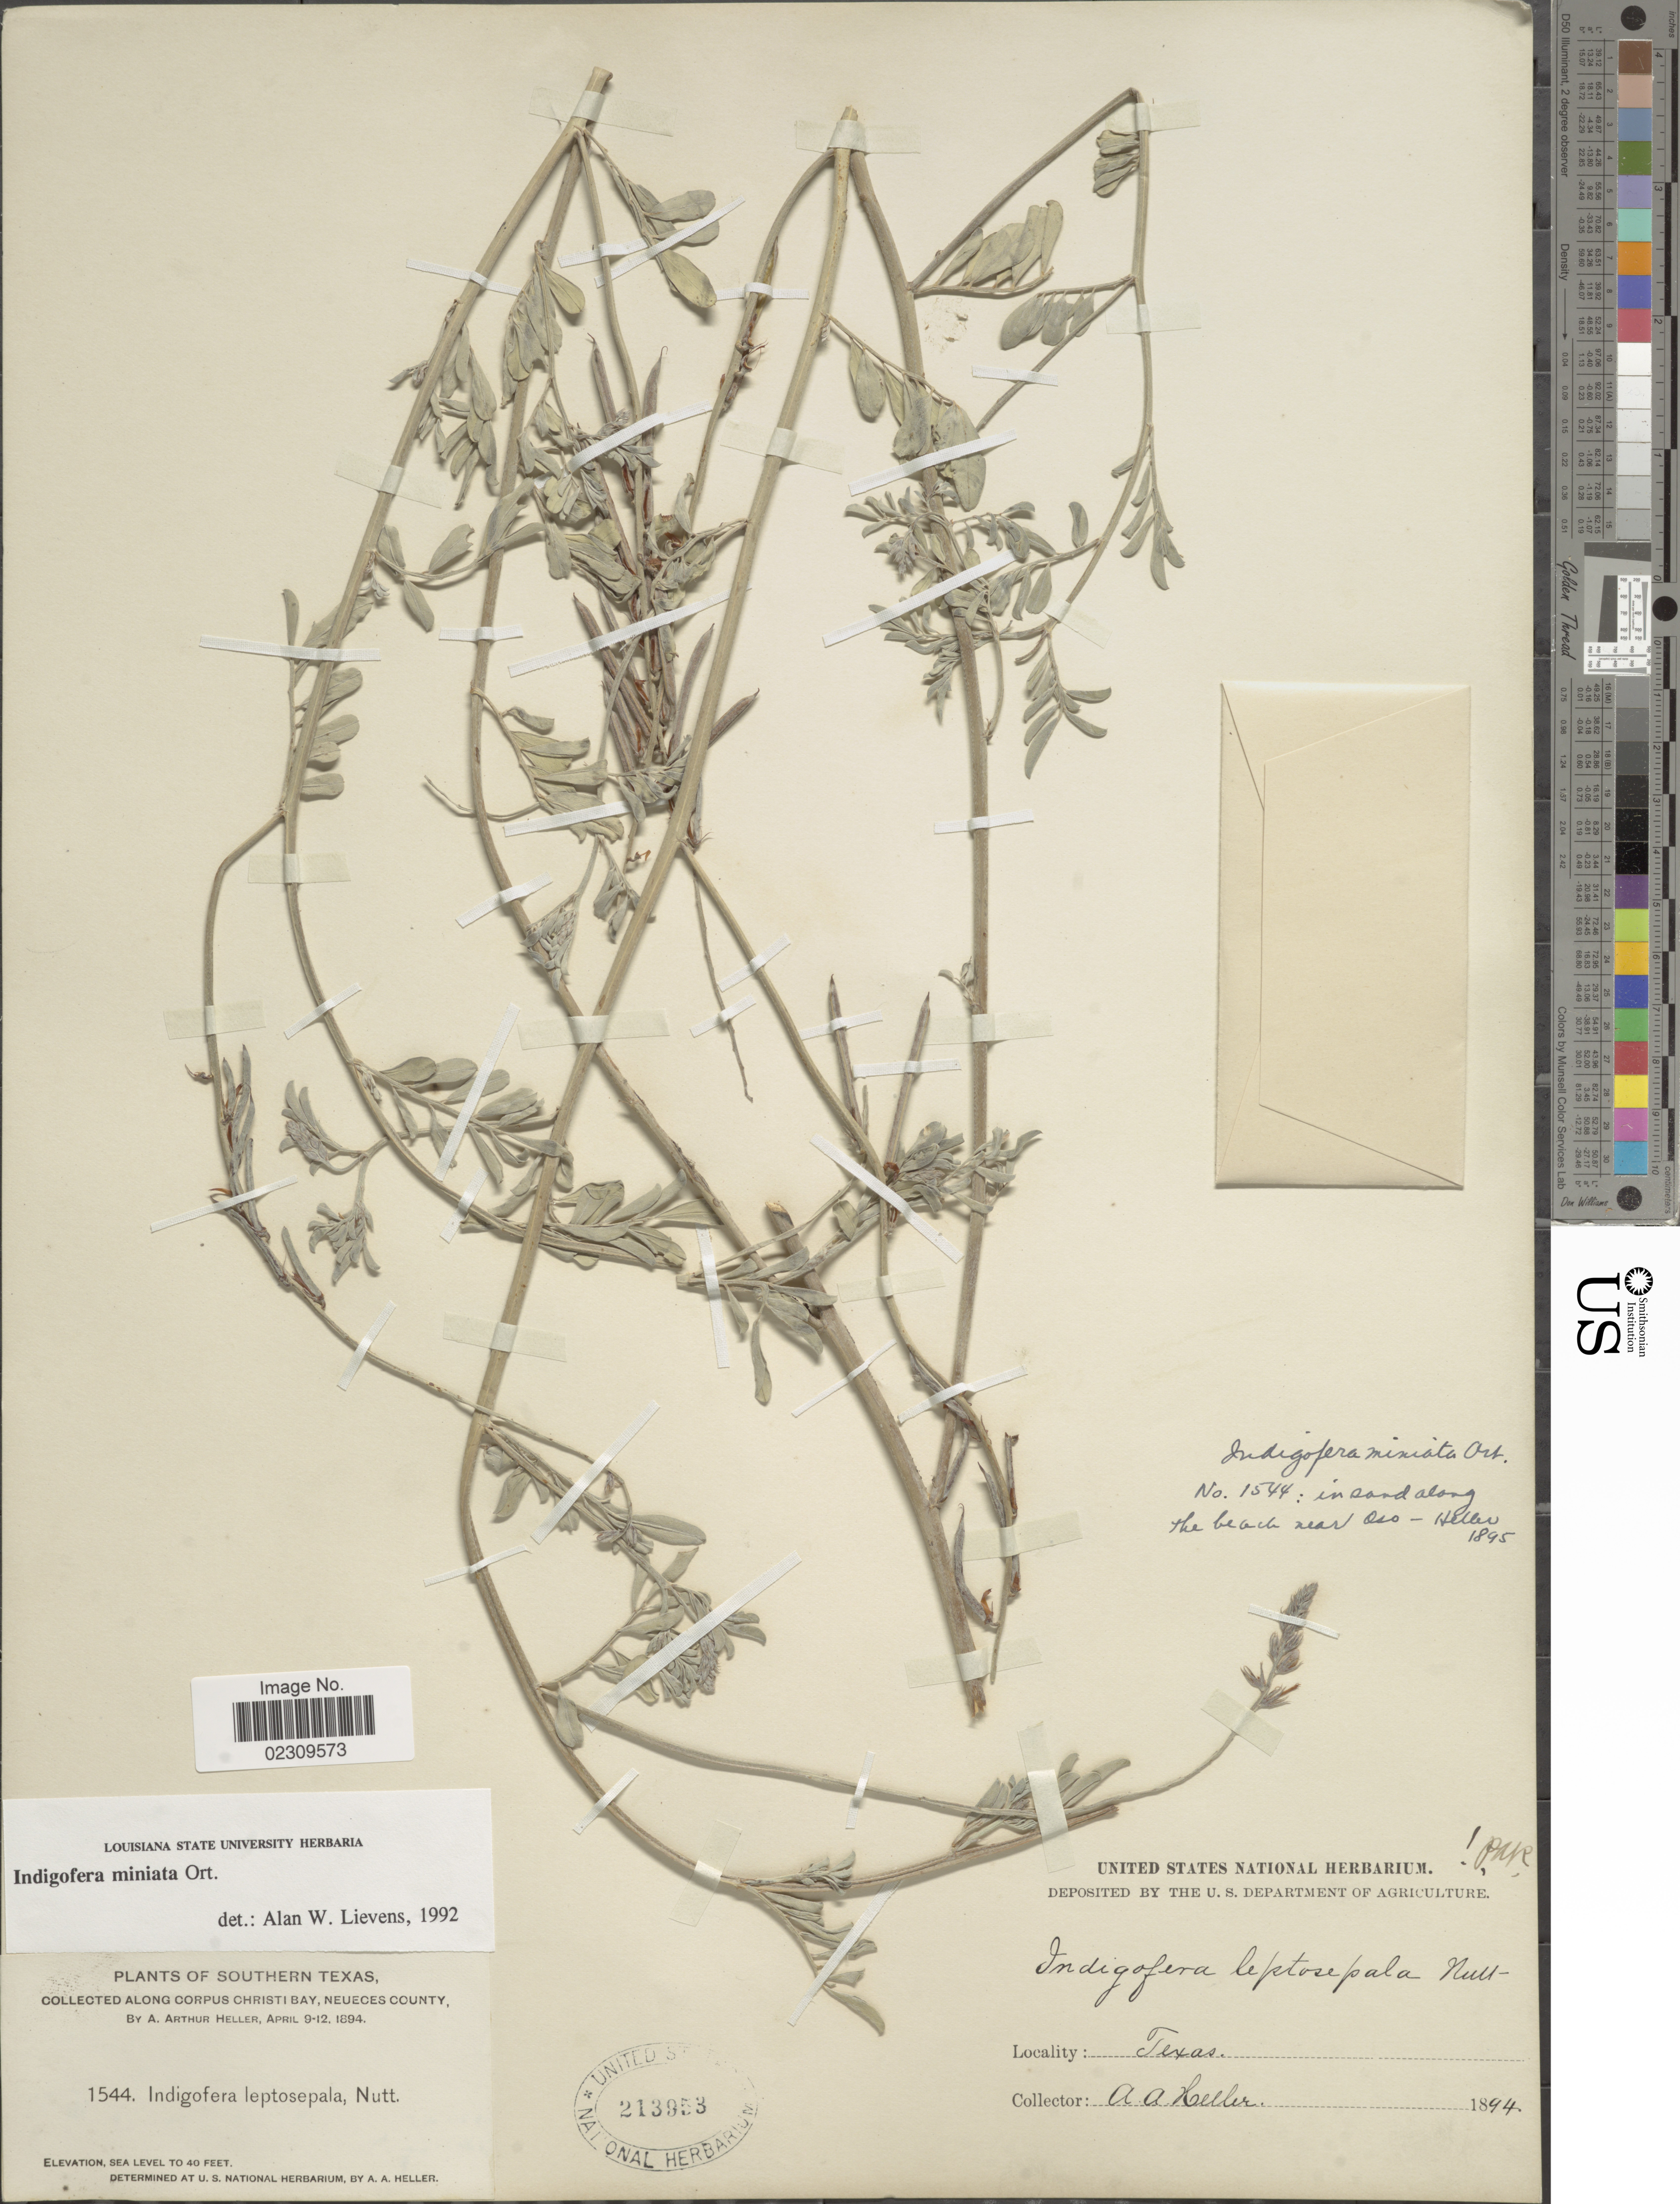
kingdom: Plantae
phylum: Tracheophyta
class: Magnoliopsida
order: Fabales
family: Fabaceae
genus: Indigofera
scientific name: Indigofera miniata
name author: Orteg.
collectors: A. A. Heller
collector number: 1544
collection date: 1894-04-09/1894-04-12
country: United States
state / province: Texas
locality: Southern Texas. Along Corpus Christi Bay, Neueces County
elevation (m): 12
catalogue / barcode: US 213953